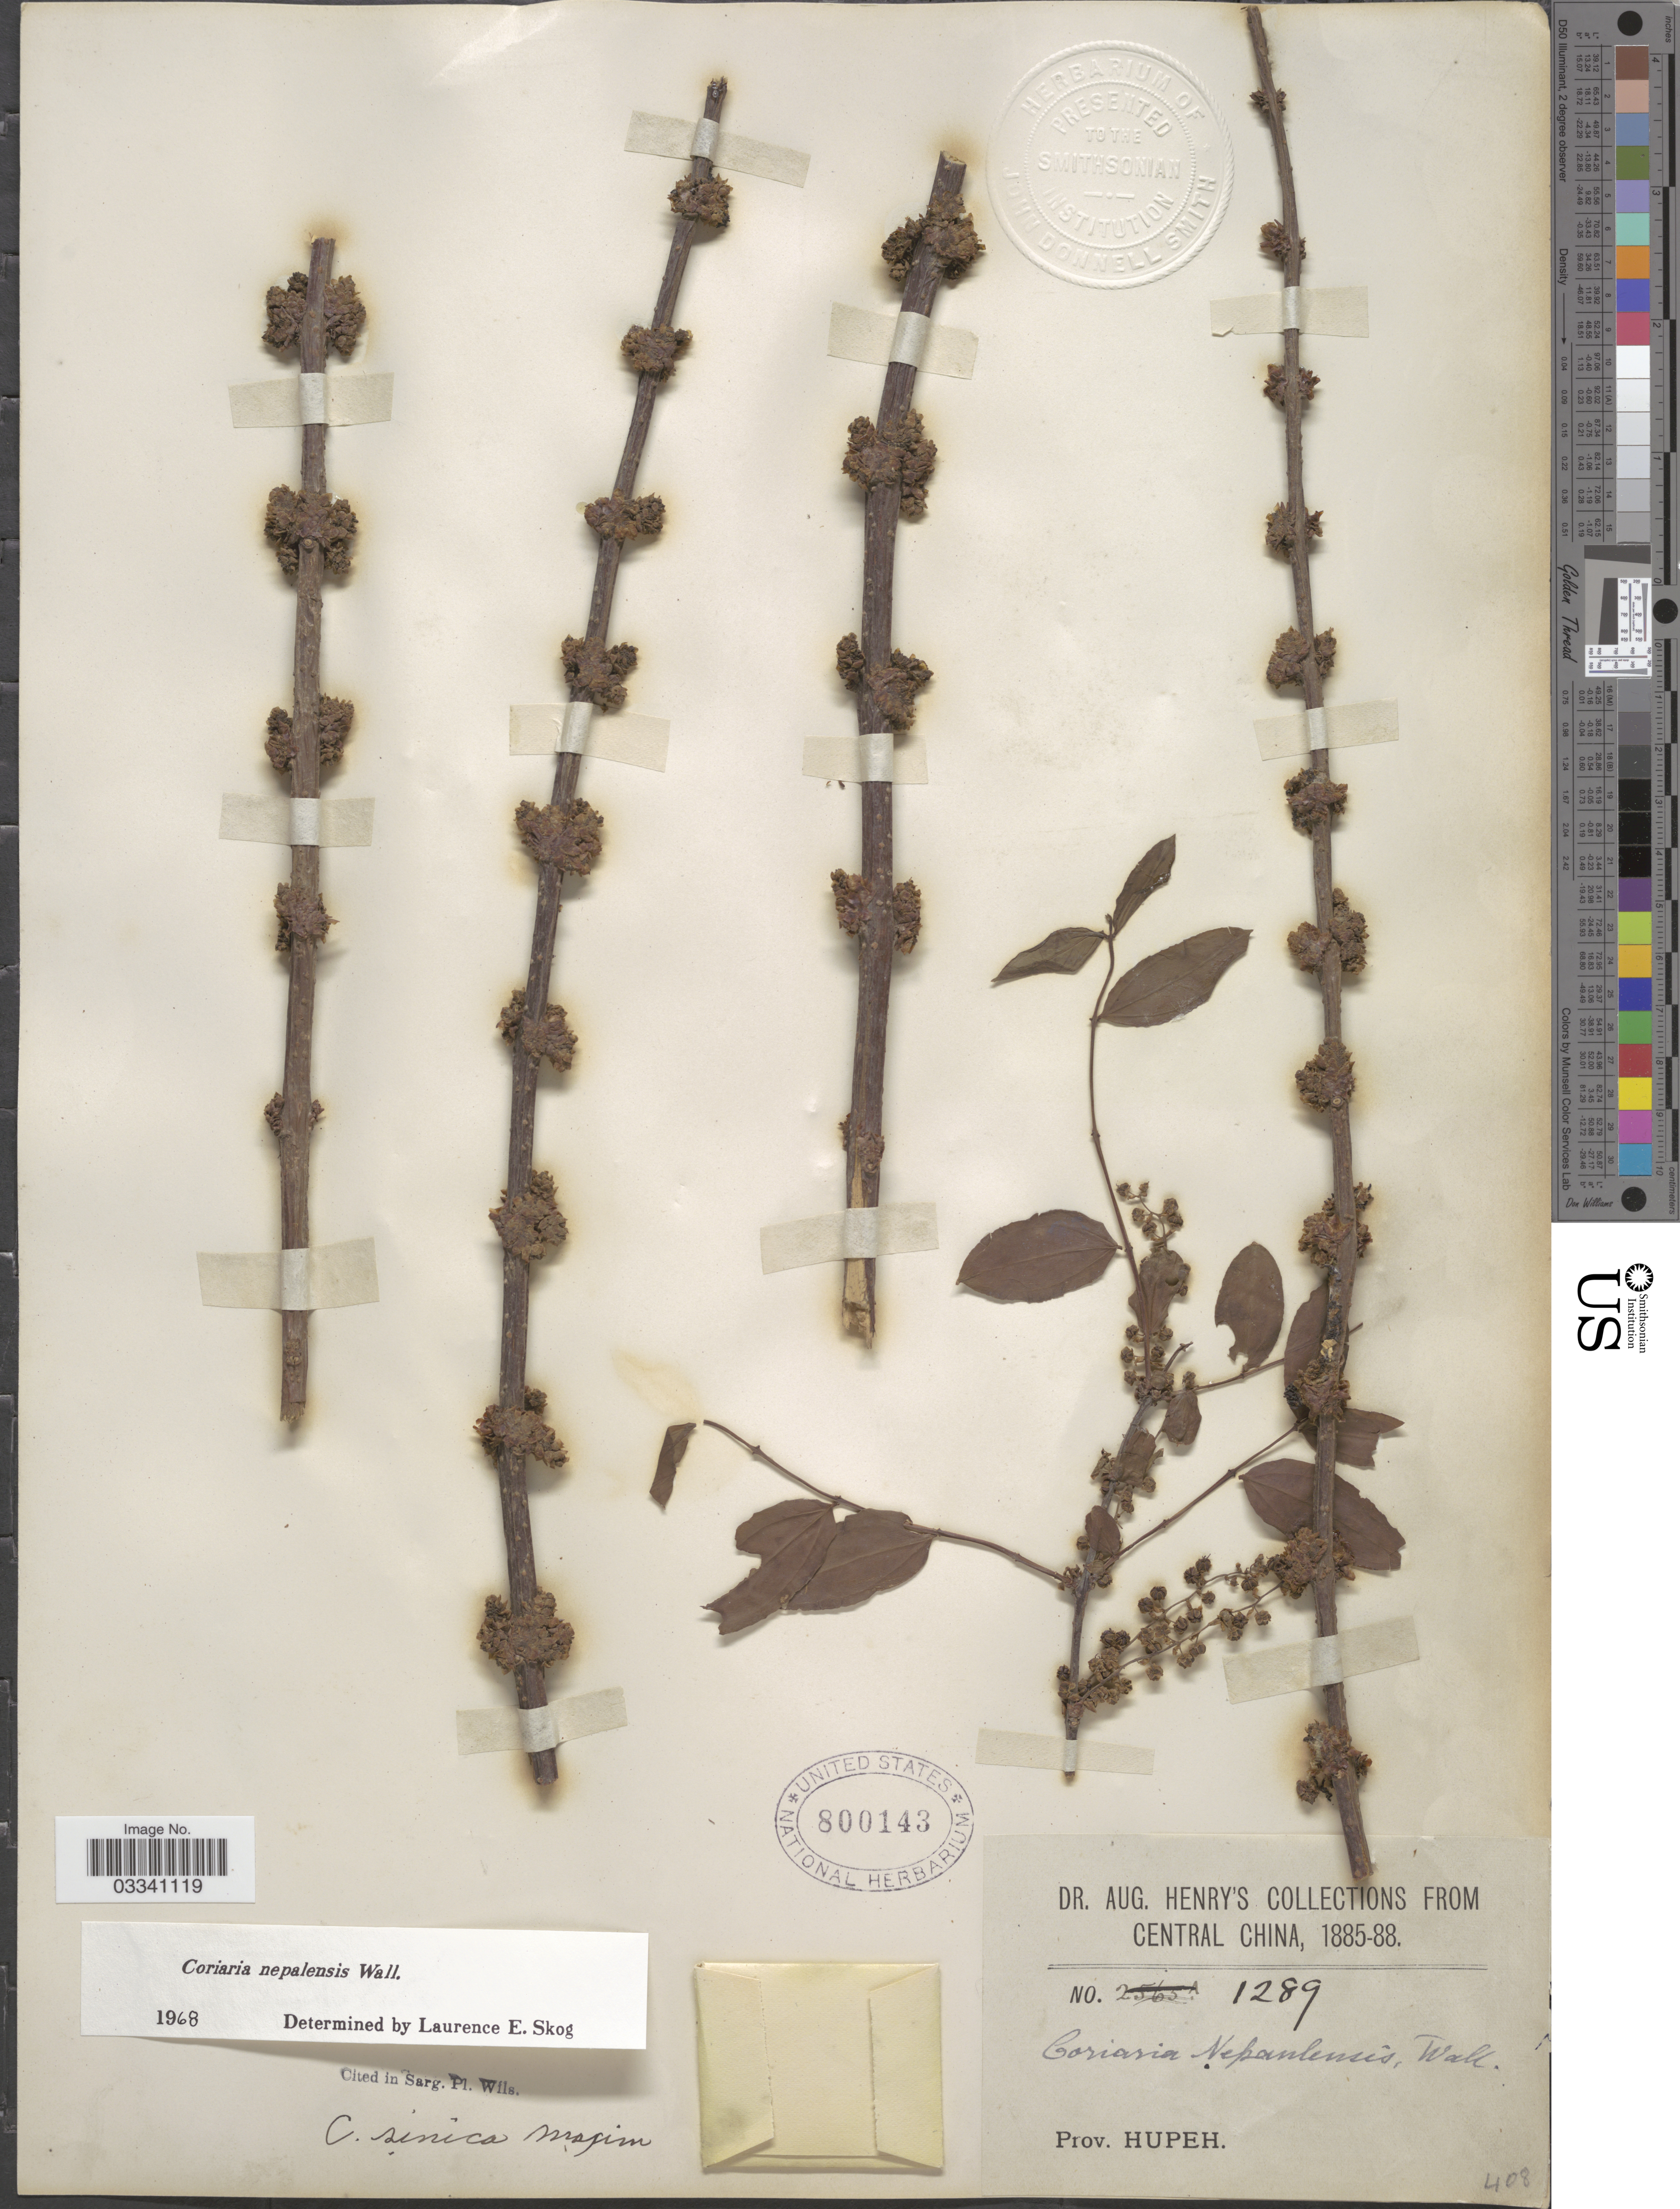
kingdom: Plantae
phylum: Tracheophyta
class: Magnoliopsida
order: Cucurbitales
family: Coriariaceae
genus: Coriaria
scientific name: Coriaria nepalensis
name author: Wall.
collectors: A. Henry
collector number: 1289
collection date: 1885/1888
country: China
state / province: Hubei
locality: Central China, Prov. Hupeh.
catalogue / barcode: US 800143